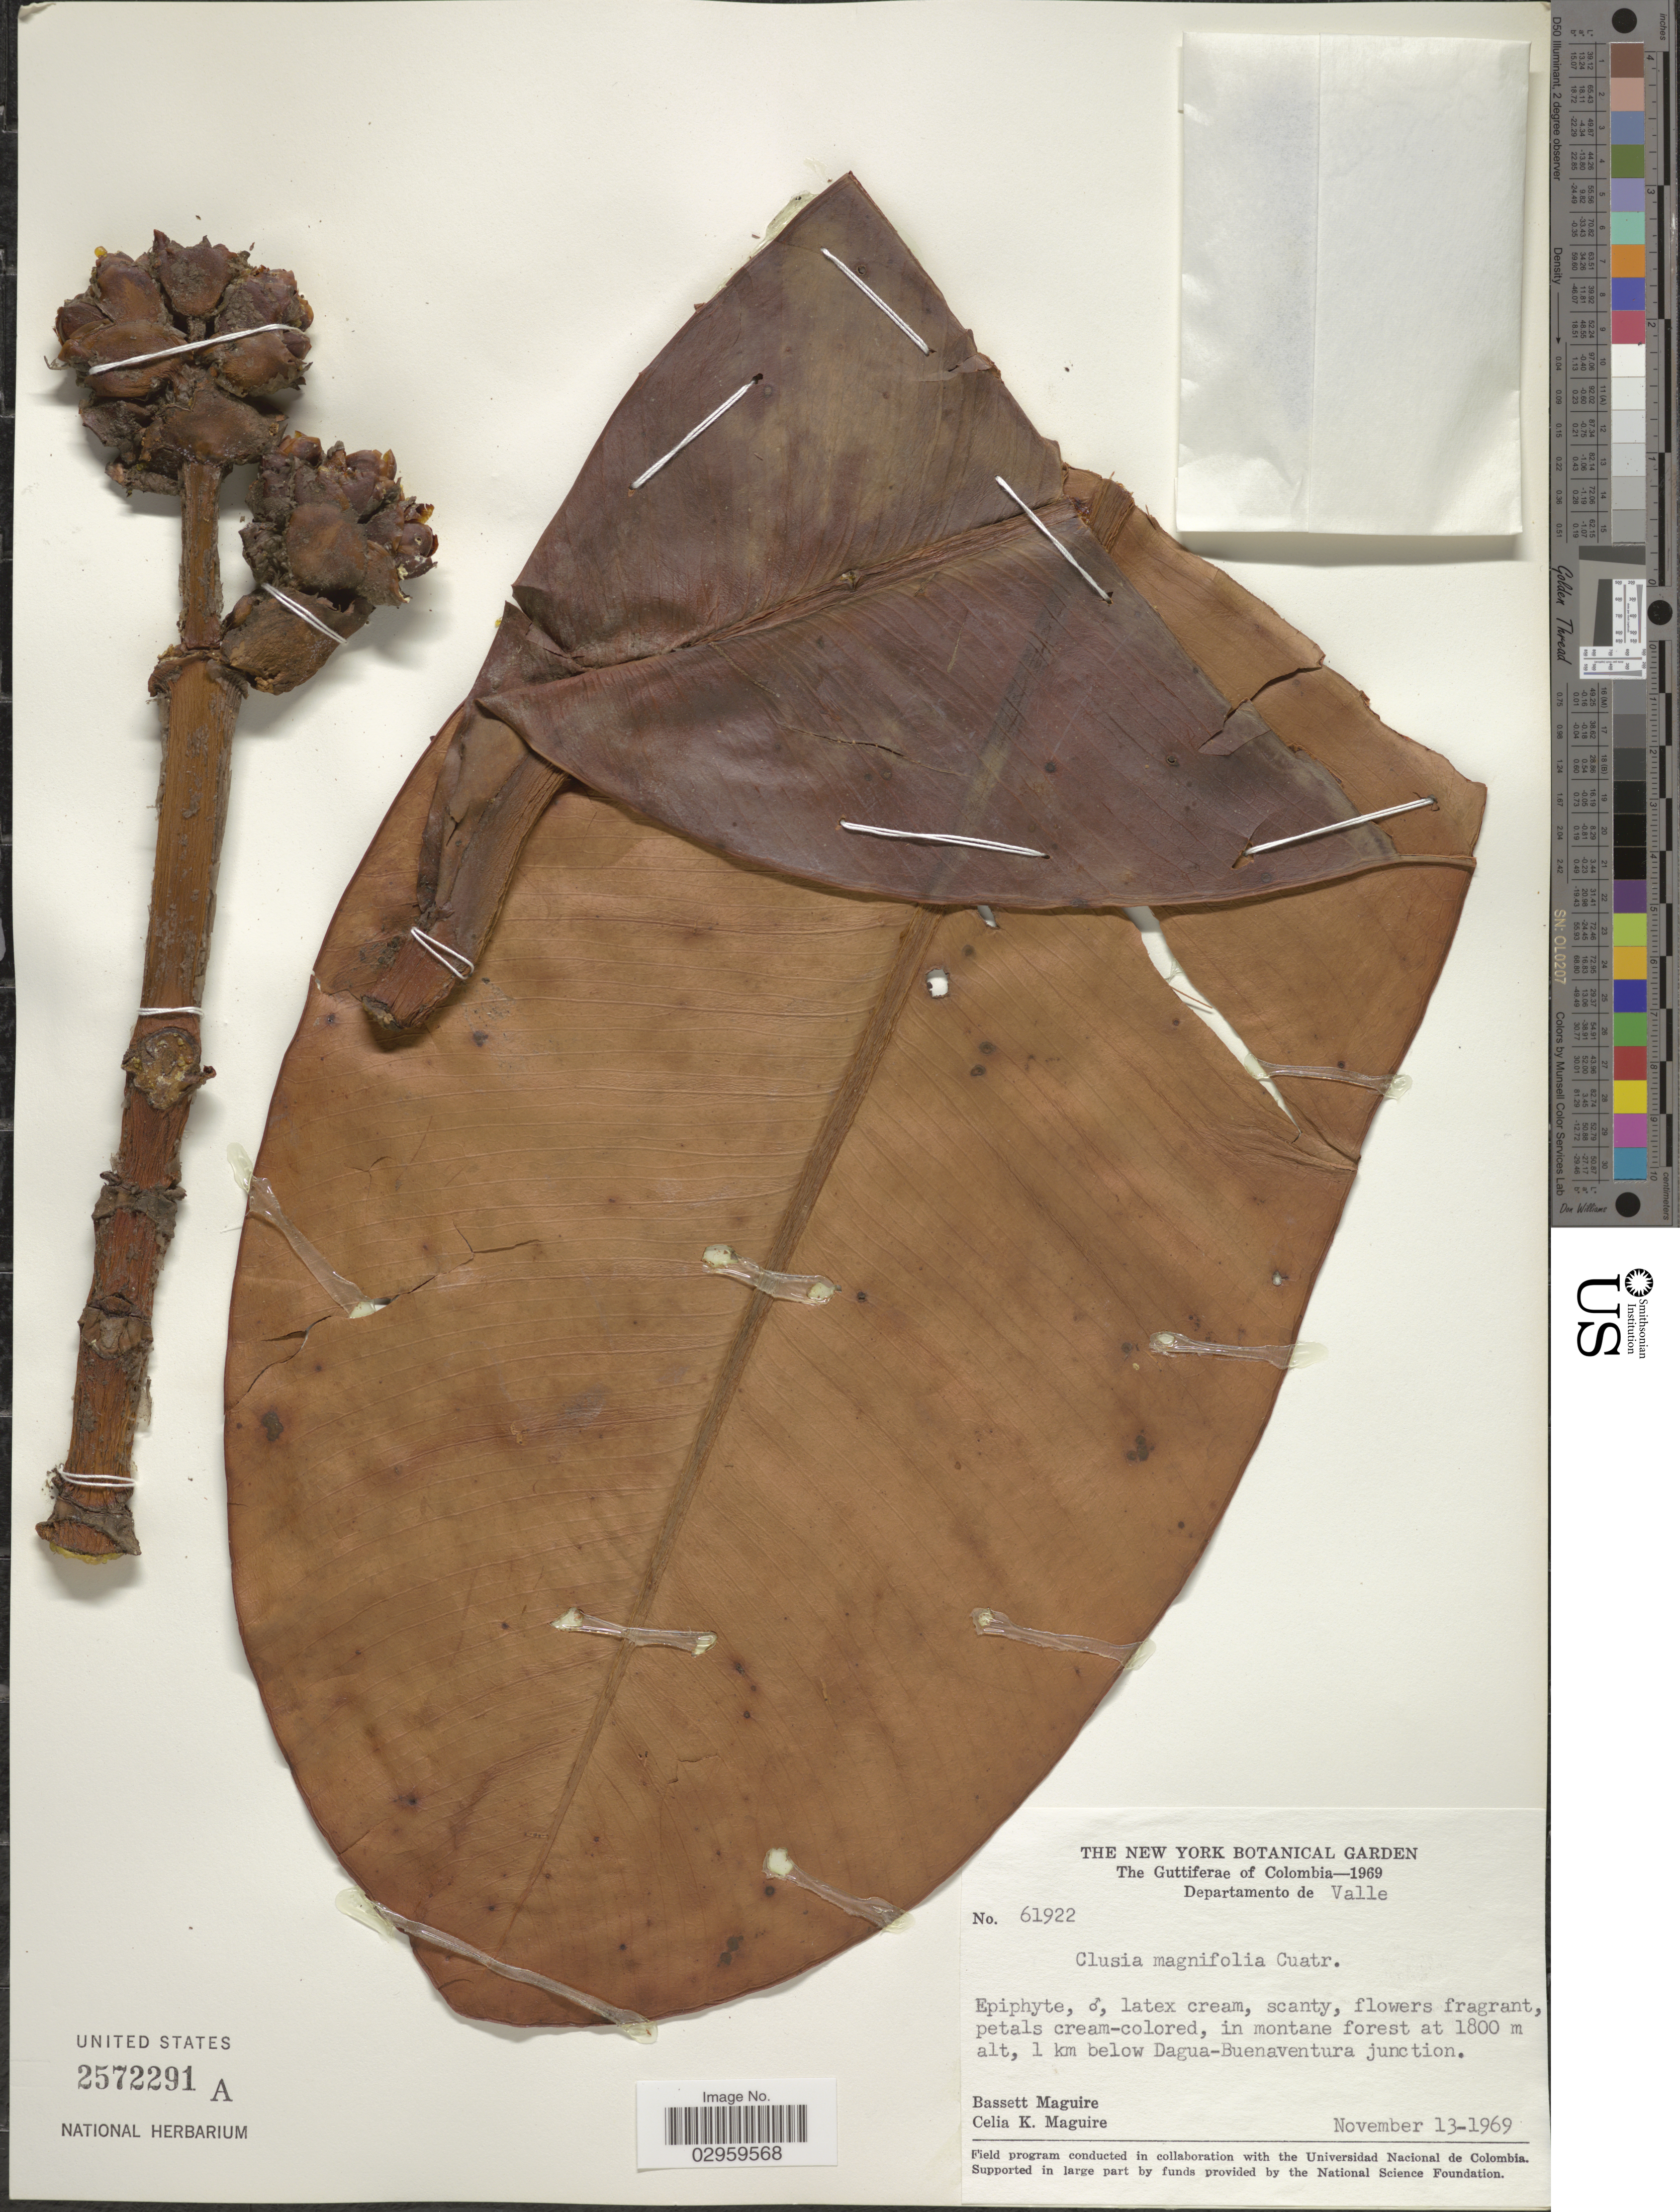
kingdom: Plantae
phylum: Tracheophyta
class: Magnoliopsida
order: Malpighiales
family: Clusiaceae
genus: Clusia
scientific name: Clusia magnifolia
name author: Cuatrec.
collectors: B. Maguire & C. K. Maguire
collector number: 61922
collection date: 1969-11-13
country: Colombia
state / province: Valle del Cauca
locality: Departamento de Valle, 1 km below Dagua-Buenaventura junction.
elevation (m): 1800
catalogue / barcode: US 2572291a